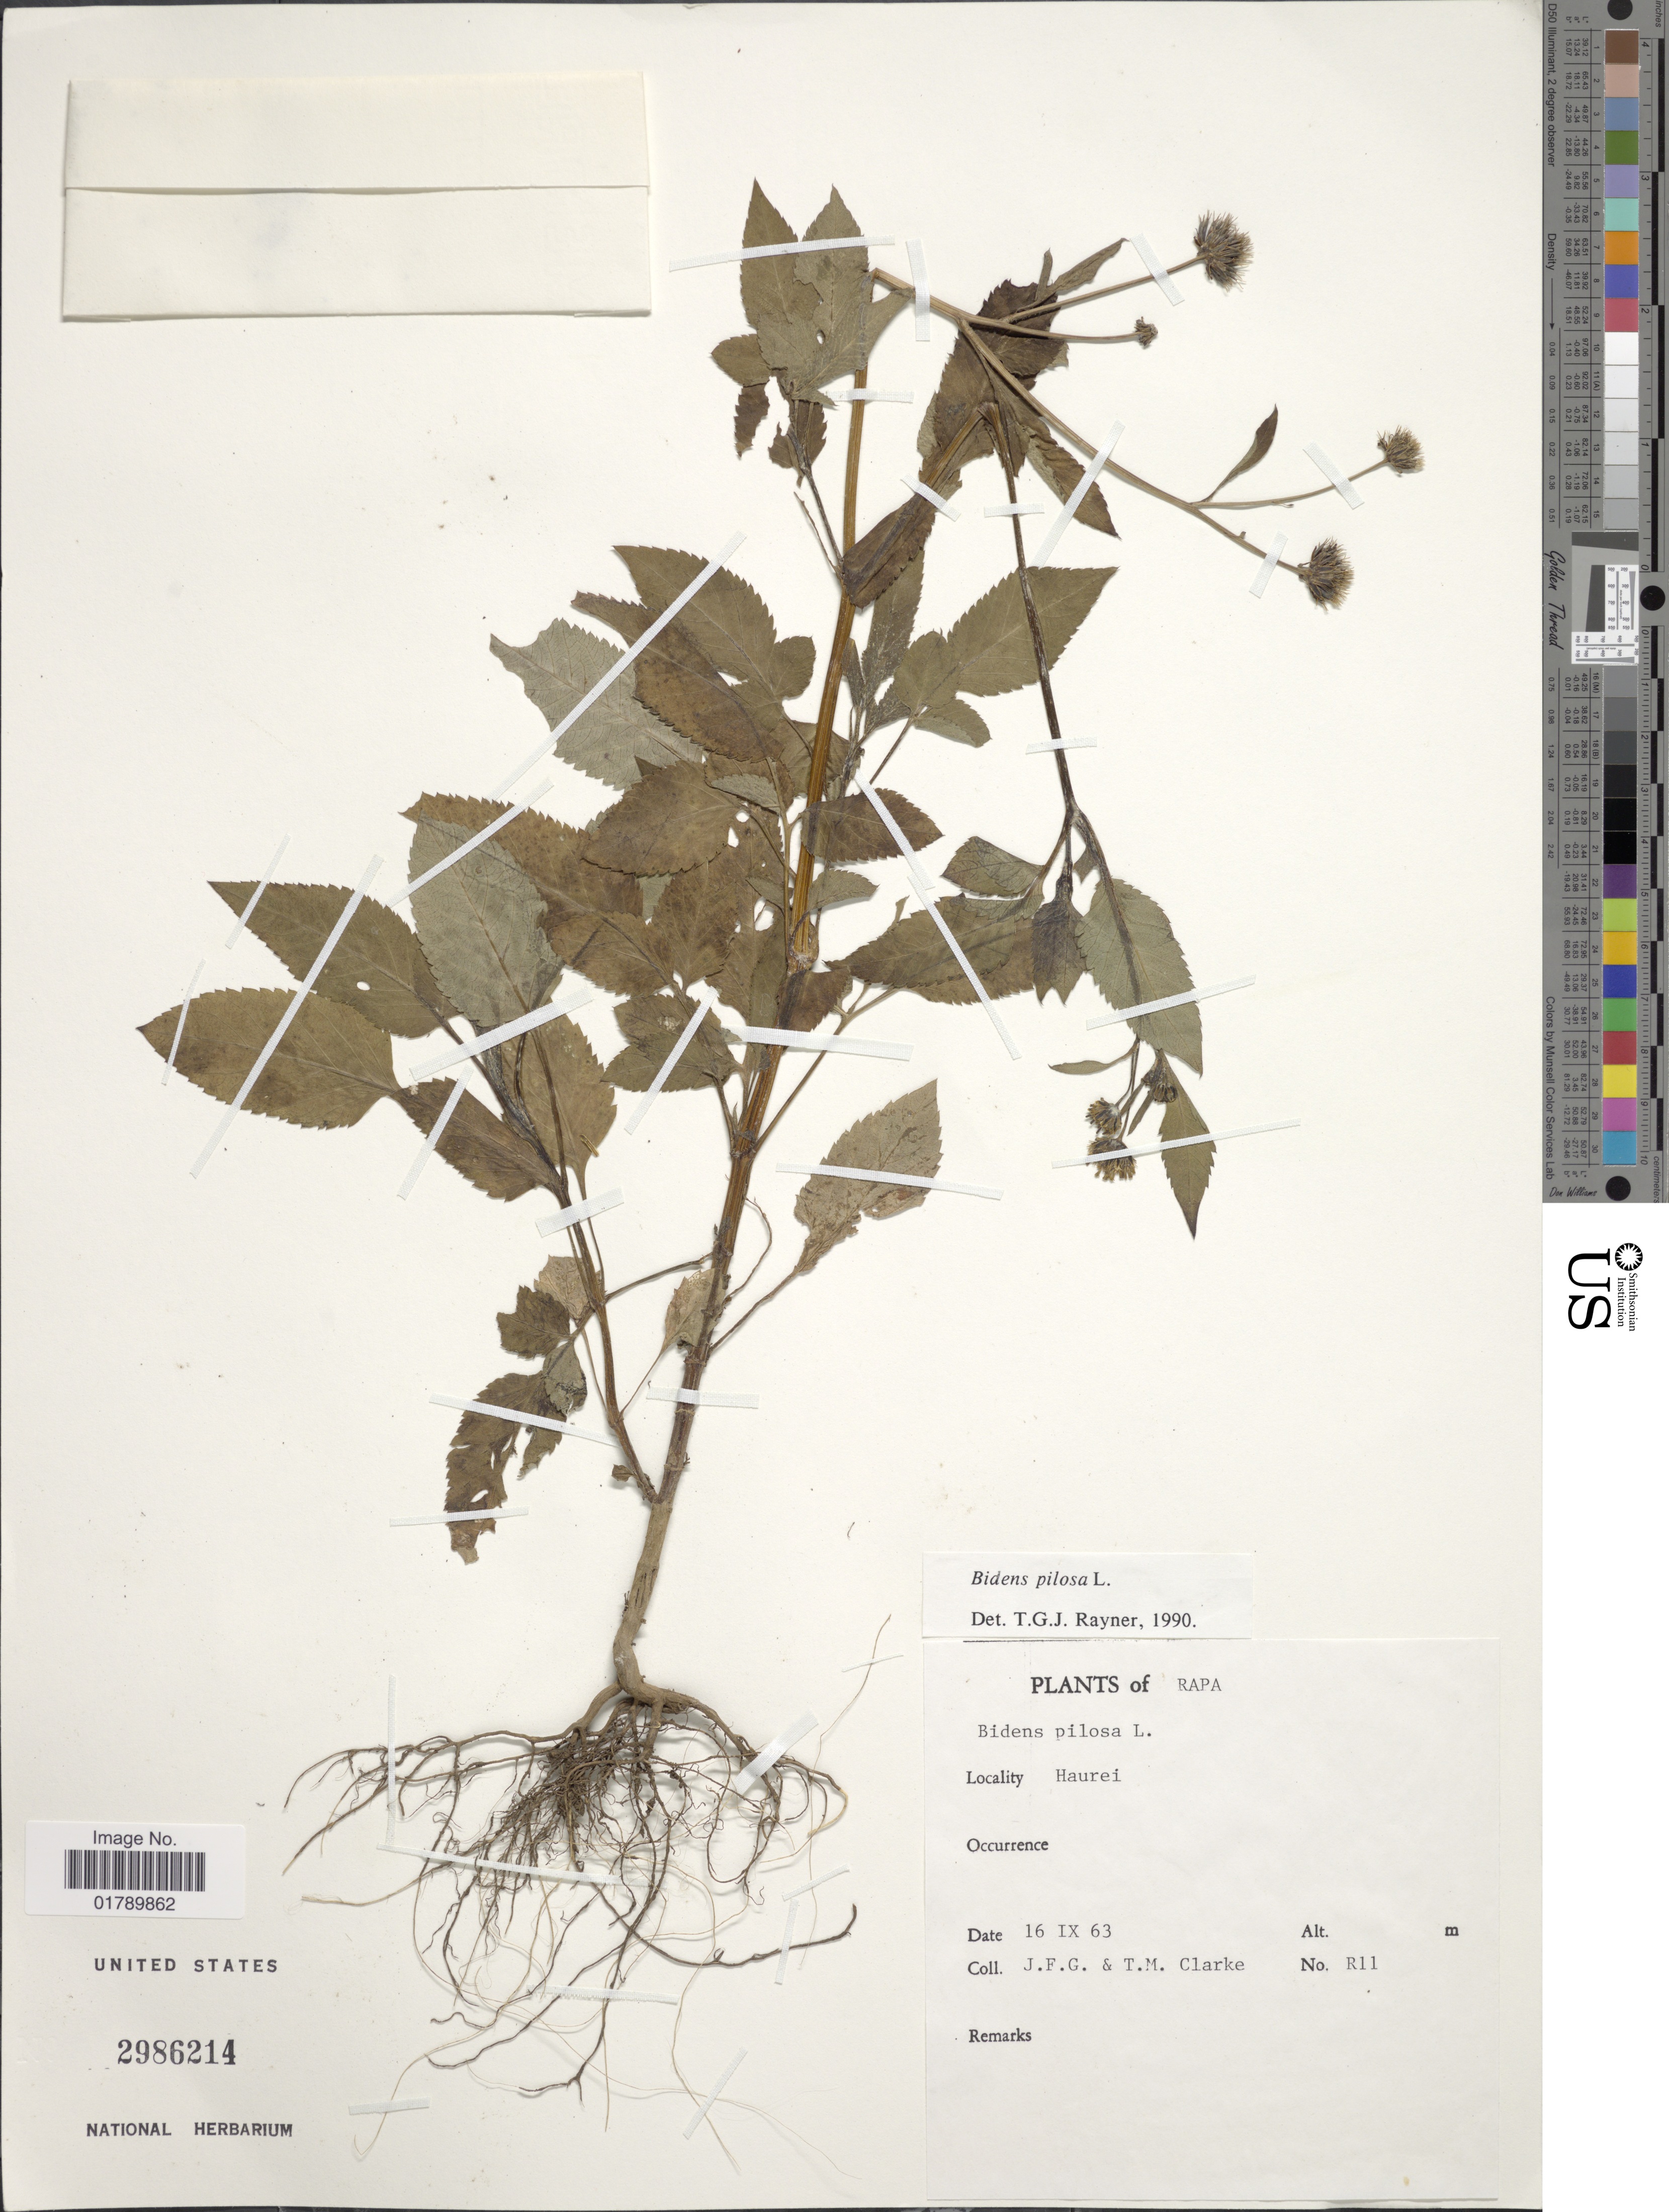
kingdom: Plantae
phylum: Tracheophyta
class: Magnoliopsida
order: Asterales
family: Asteraceae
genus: Bidens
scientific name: Bidens pilosa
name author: L.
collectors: J. F. Clarke & T. M. Clarke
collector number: R11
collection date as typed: Transcribed d/m/y: 16/9/63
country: French Polynesia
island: Rapa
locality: Rapa. Haurei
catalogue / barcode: US 2986214